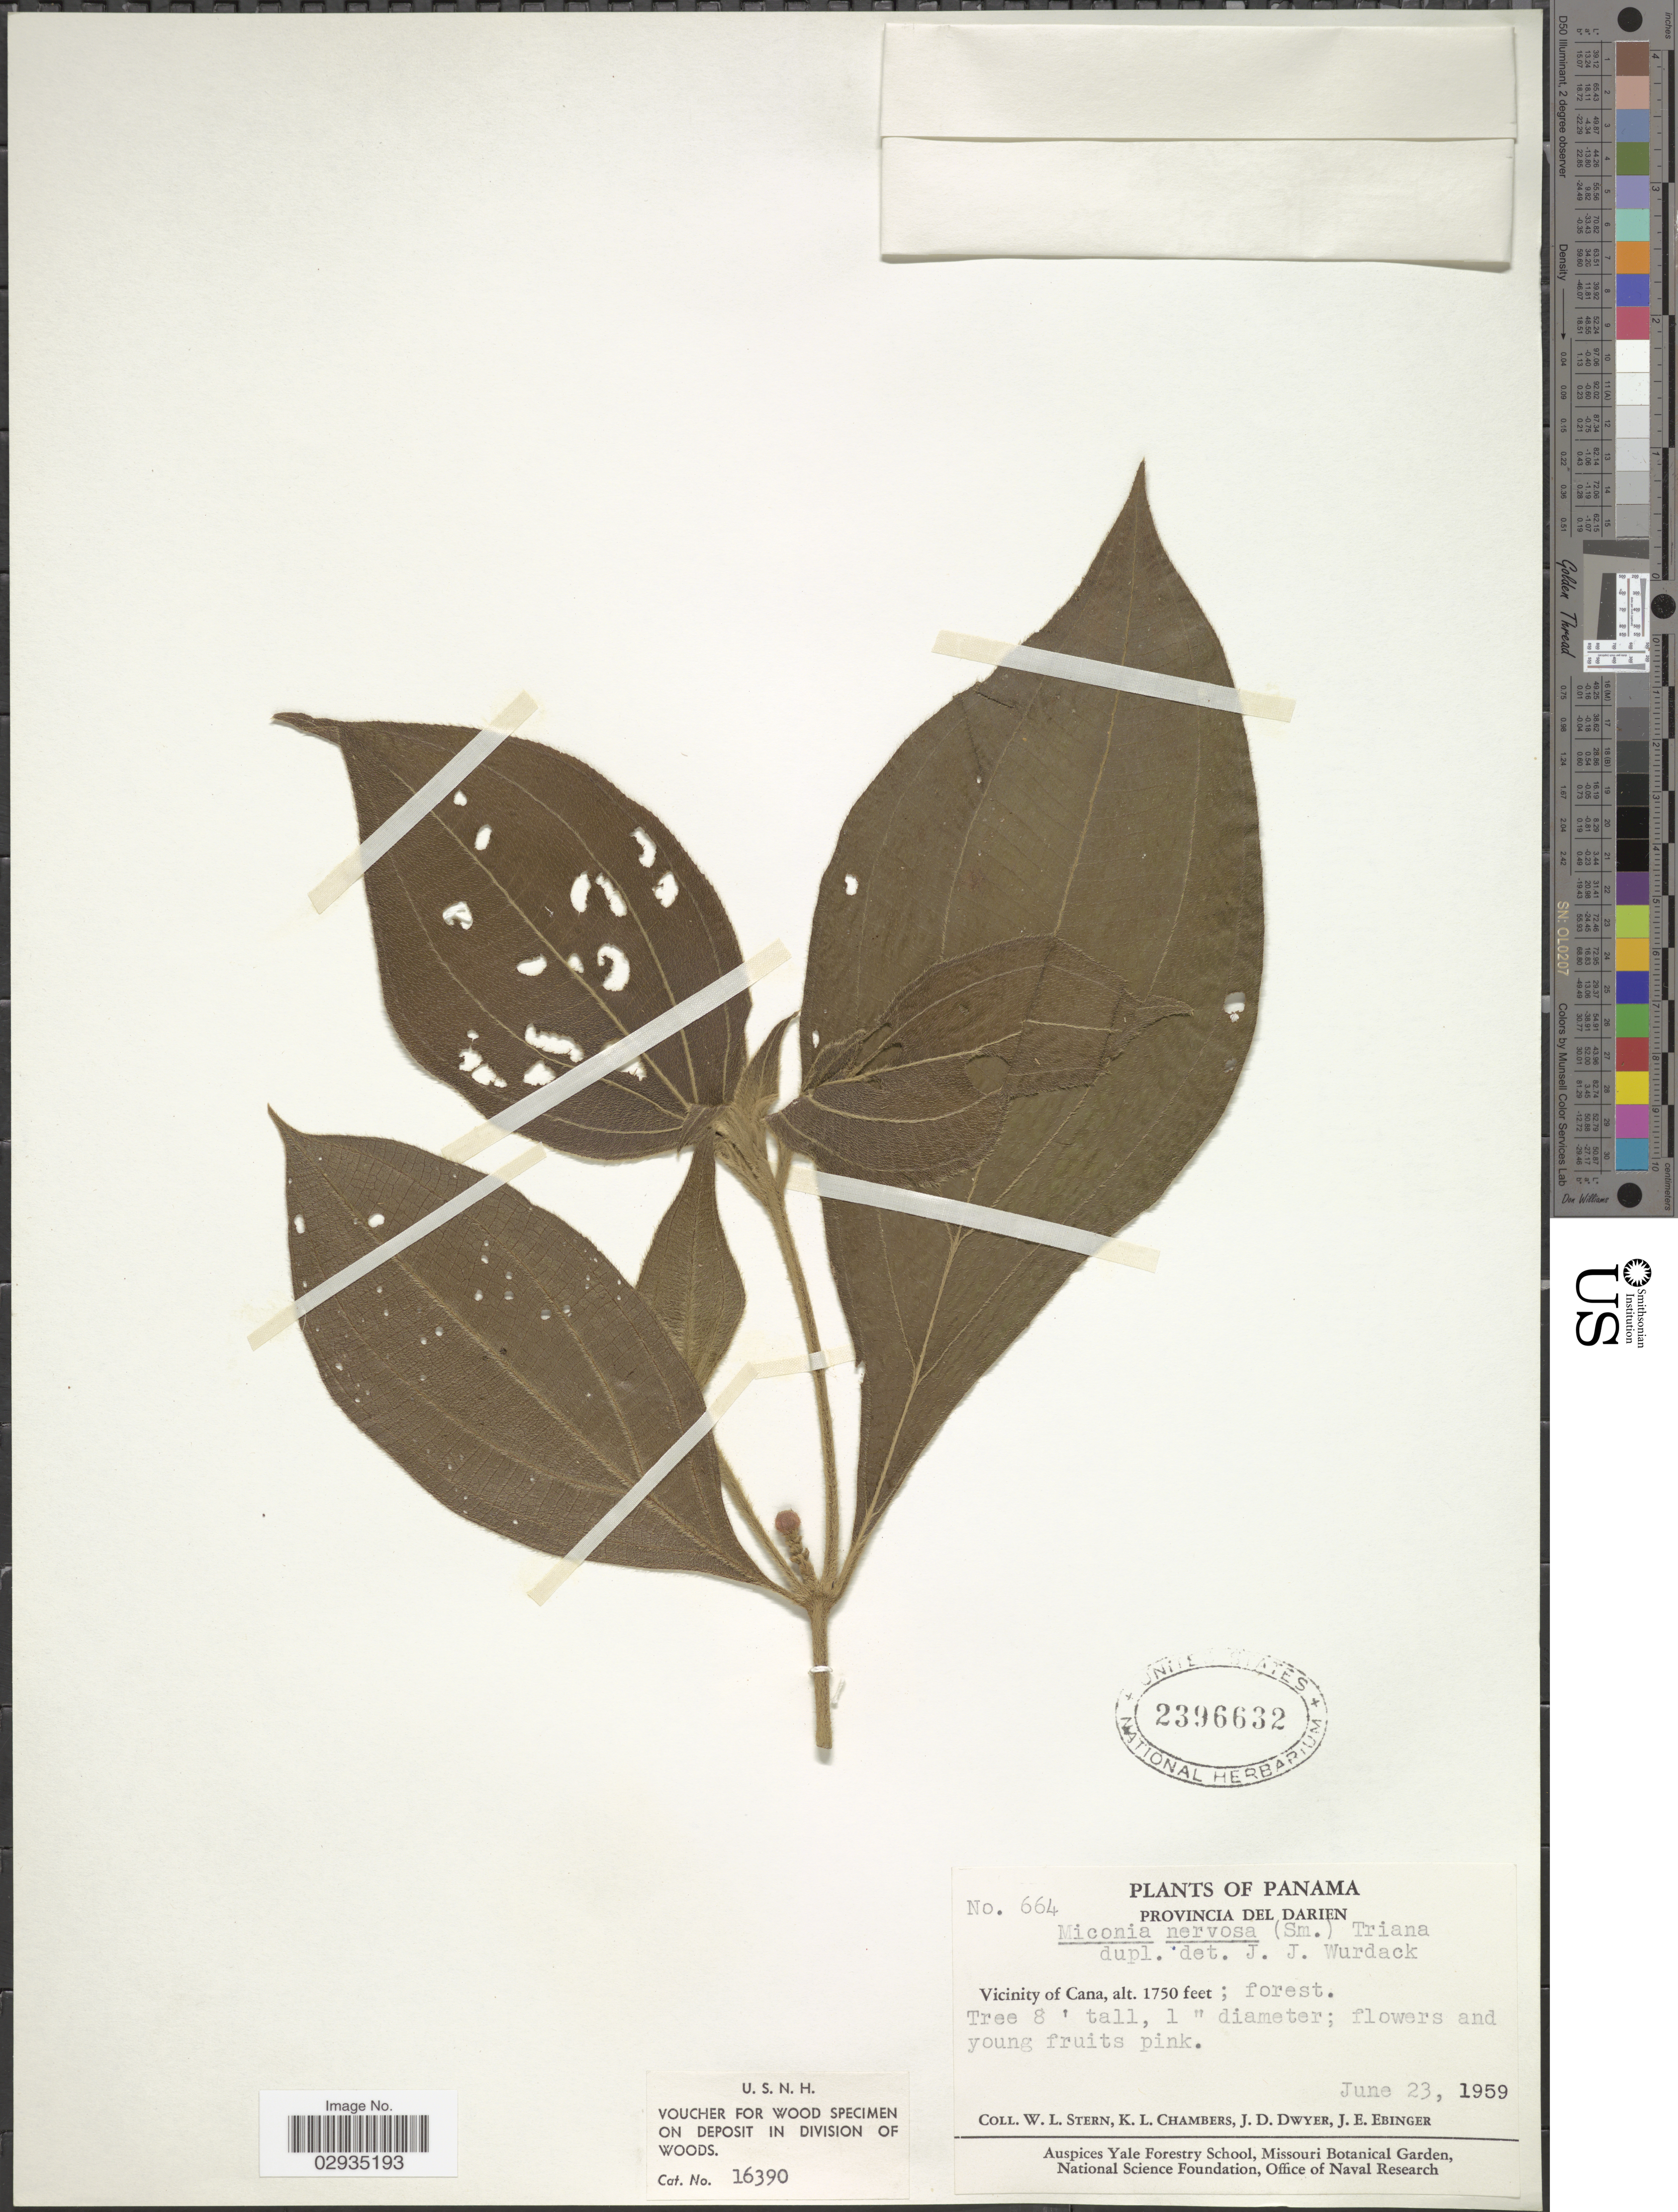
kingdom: Plantae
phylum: Tracheophyta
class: Magnoliopsida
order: Myrtales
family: Melastomataceae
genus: Miconia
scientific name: Miconia nervosa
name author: (Sm.) Triana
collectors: W. L. Stern, K. Chambers, J. D. Dwyer & J. Ebinger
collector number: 664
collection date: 1959-06-23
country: Panama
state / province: Darién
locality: Vicinity of Cana.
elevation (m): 533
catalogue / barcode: US 2396632